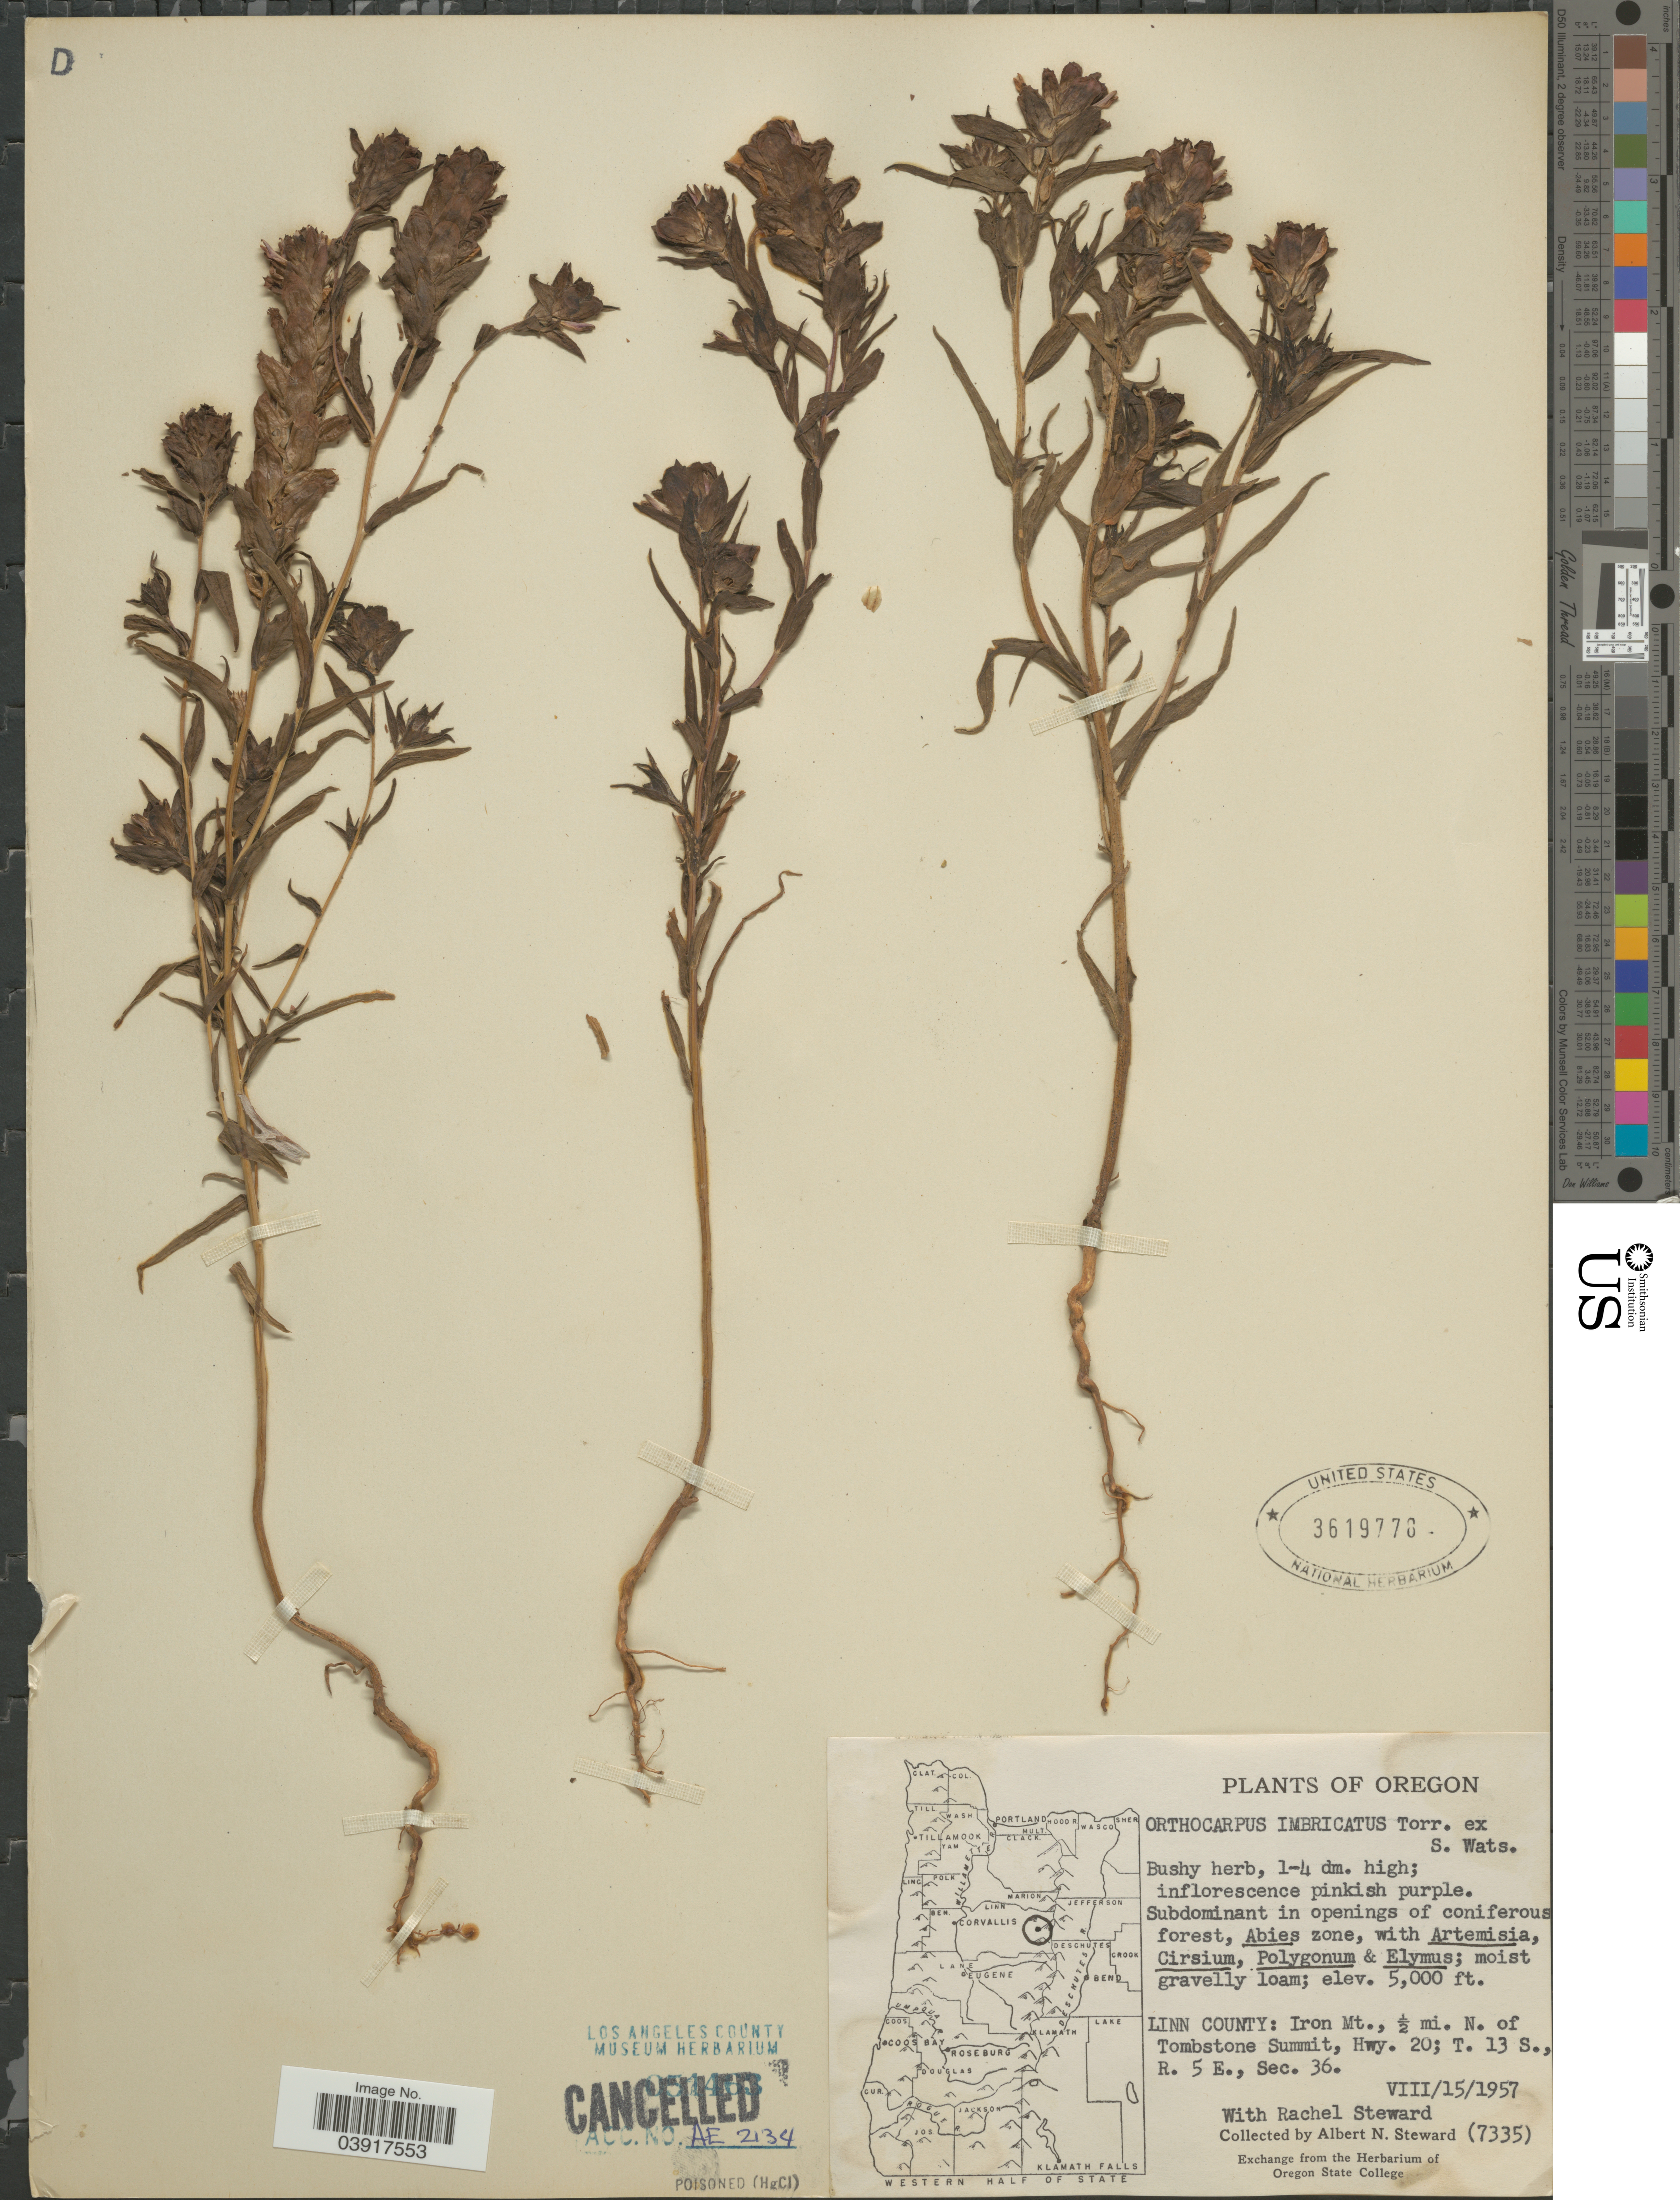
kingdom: Plantae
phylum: Tracheophyta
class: Magnoliopsida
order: Lamiales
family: Orobanchaceae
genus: Orthocarpus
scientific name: Orthocarpus imbricatus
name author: Torr. ex S. Watson in C. King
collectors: A. N. Steward & R. Steward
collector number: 7335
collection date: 1957-08-15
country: United States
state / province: Oregon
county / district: Linn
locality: Linn County: Iron Mt., ½ mi. N. of Tombstone Summit, Hwy. 20; T. 13 S., R. 5 E., Sec. 36.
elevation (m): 1524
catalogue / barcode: US 3619778